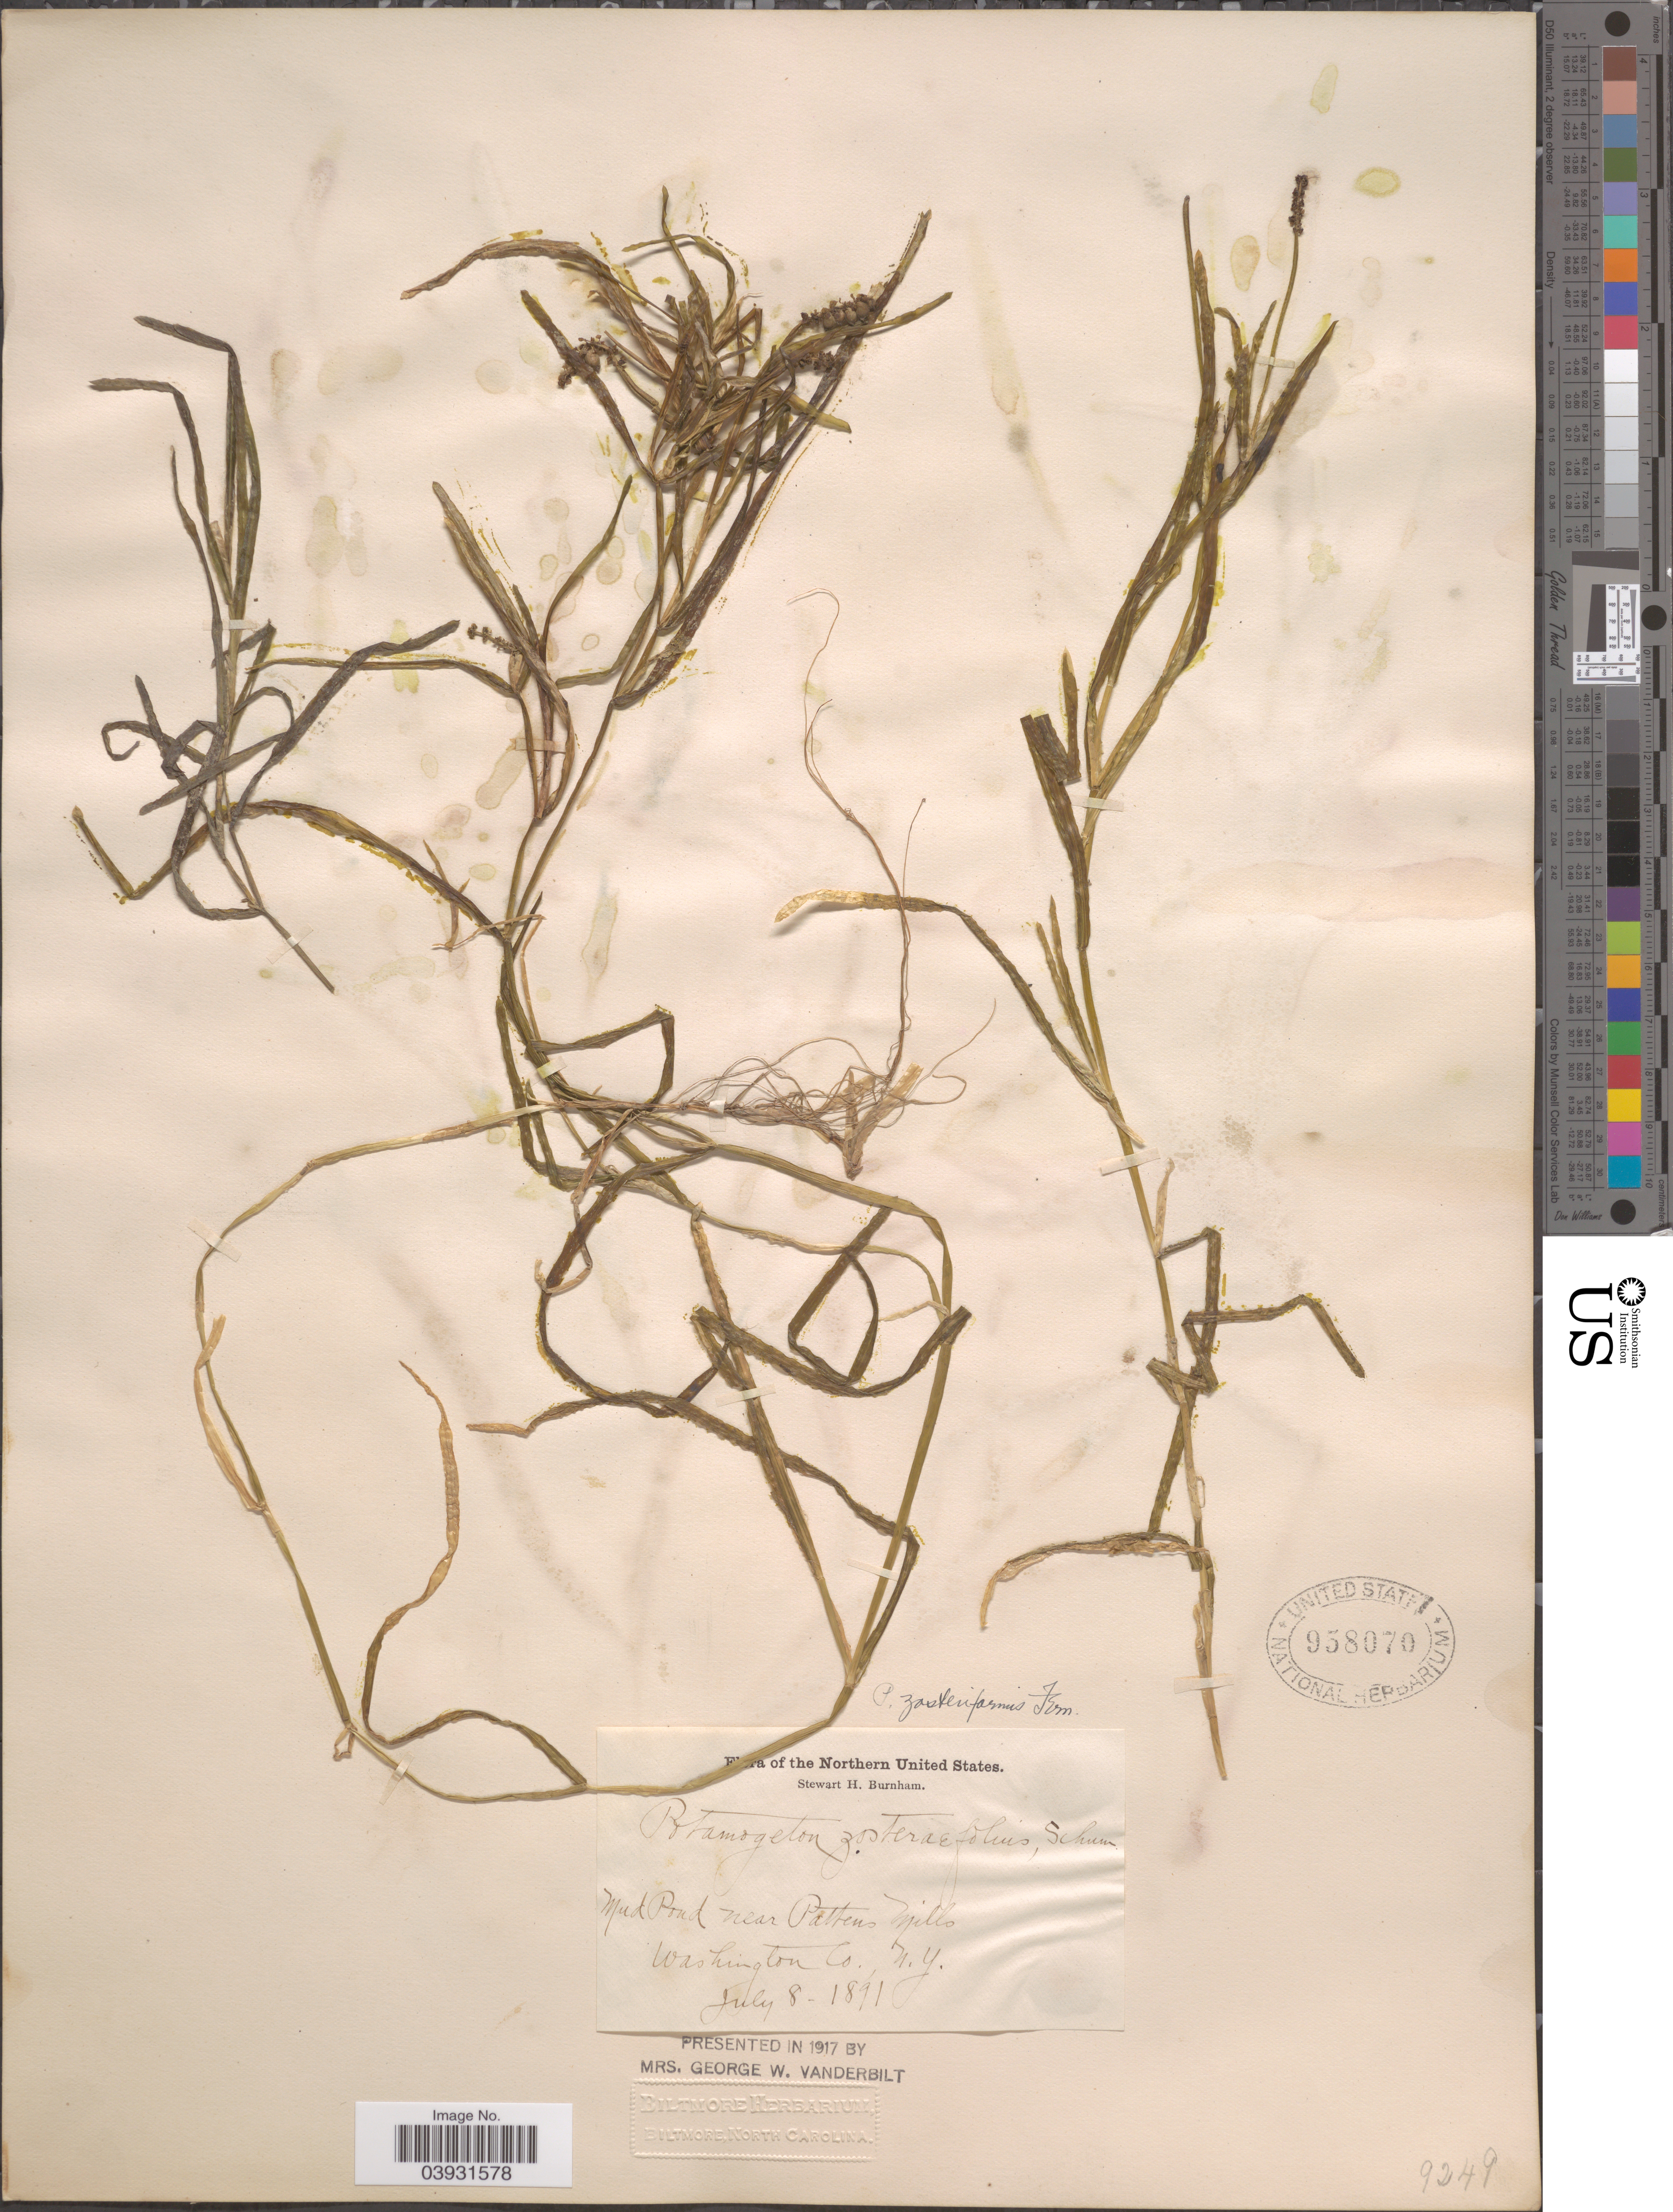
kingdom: Plantae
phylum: Tracheophyta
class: Liliopsida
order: Alismatales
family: Potamogetonaceae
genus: Potamogeton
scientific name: Potamogeton zosterifolius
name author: Schumach.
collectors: S. Burnham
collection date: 1891-07-08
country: United States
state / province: New York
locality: The Northern United States. Mud Pond near Pattens Mills. Washington Co.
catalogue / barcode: US 958070